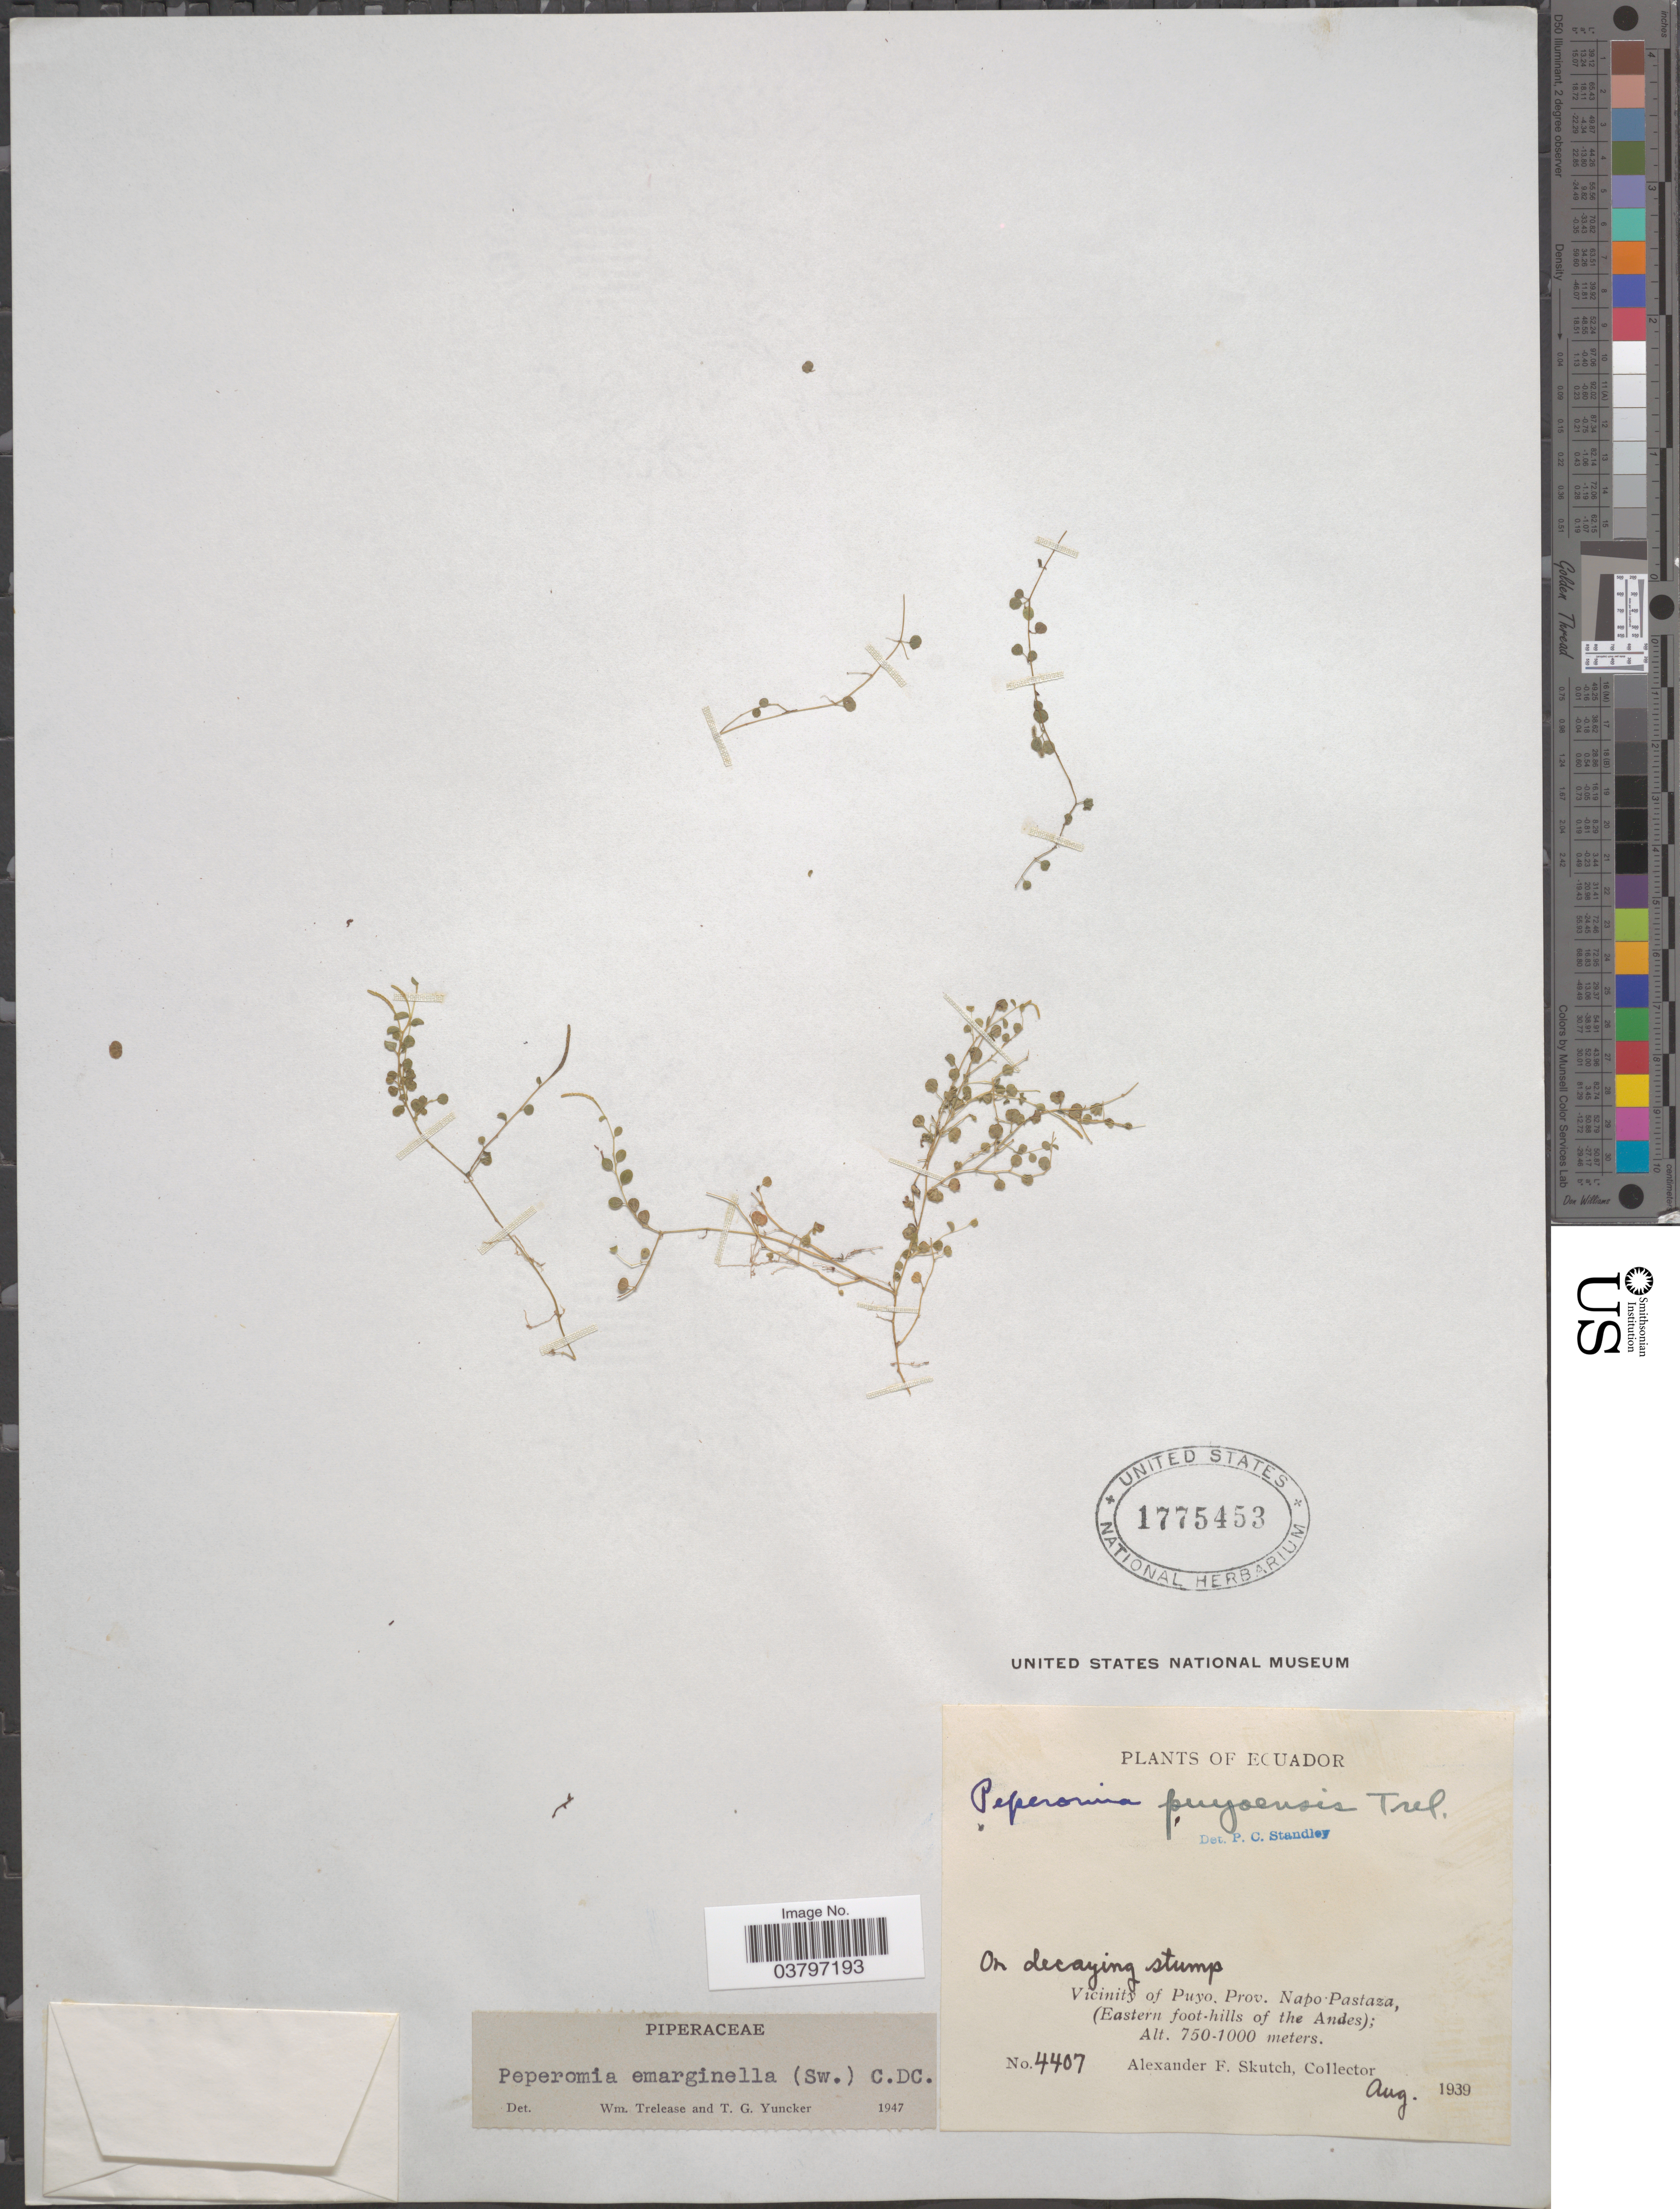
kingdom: Plantae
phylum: Tracheophyta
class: Magnoliopsida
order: Piperales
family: Piperaceae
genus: Peperomia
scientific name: Peperomia emarginella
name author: (Sw. ex Wikstr.) C. DC.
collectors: A. F. Skutch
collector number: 4407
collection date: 1939-08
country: Ecuador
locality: Vicinity of Puyo, Prov. Napo-Pastaza, (Eastern foot-hills of the Andes).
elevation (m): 750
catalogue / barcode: US 1775453